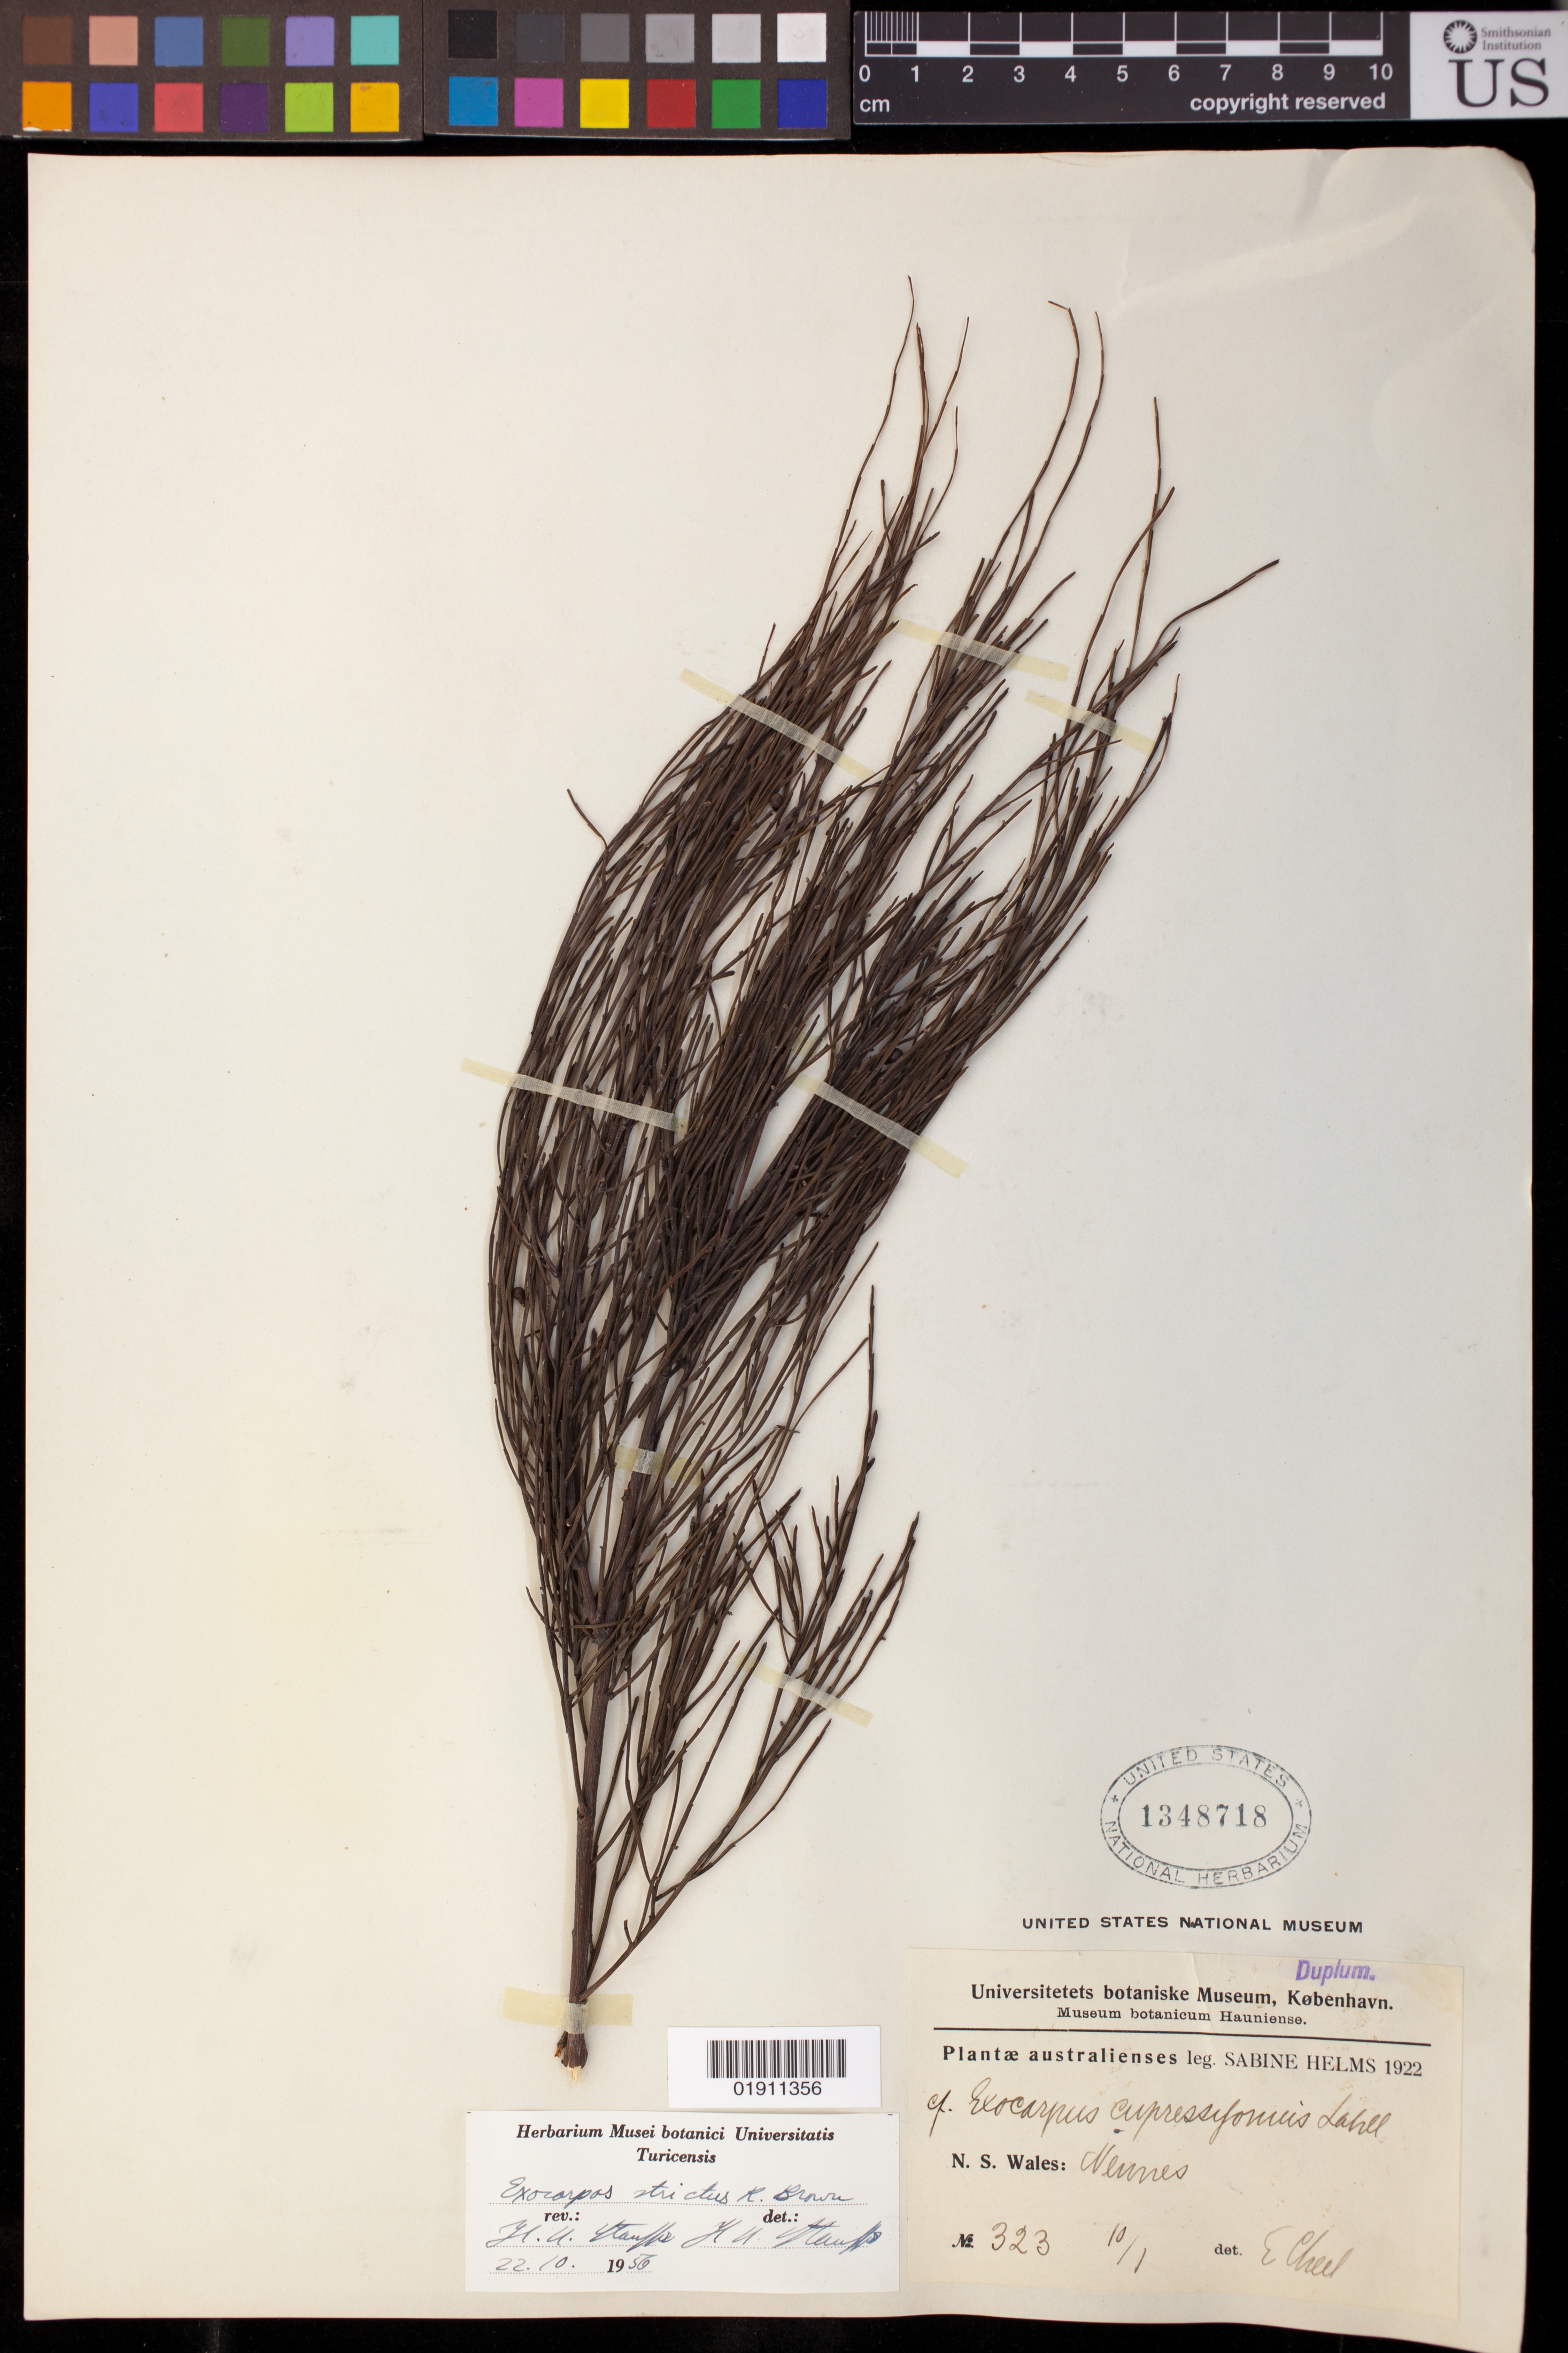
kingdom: Plantae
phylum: Tracheophyta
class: Magnoliopsida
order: Santalales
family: Santalaceae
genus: Exocarpos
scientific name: Exocarpos strictus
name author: R. Br.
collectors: S. Helms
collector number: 323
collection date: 1922-10-01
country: Australia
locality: Newnes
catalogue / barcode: US 1348718